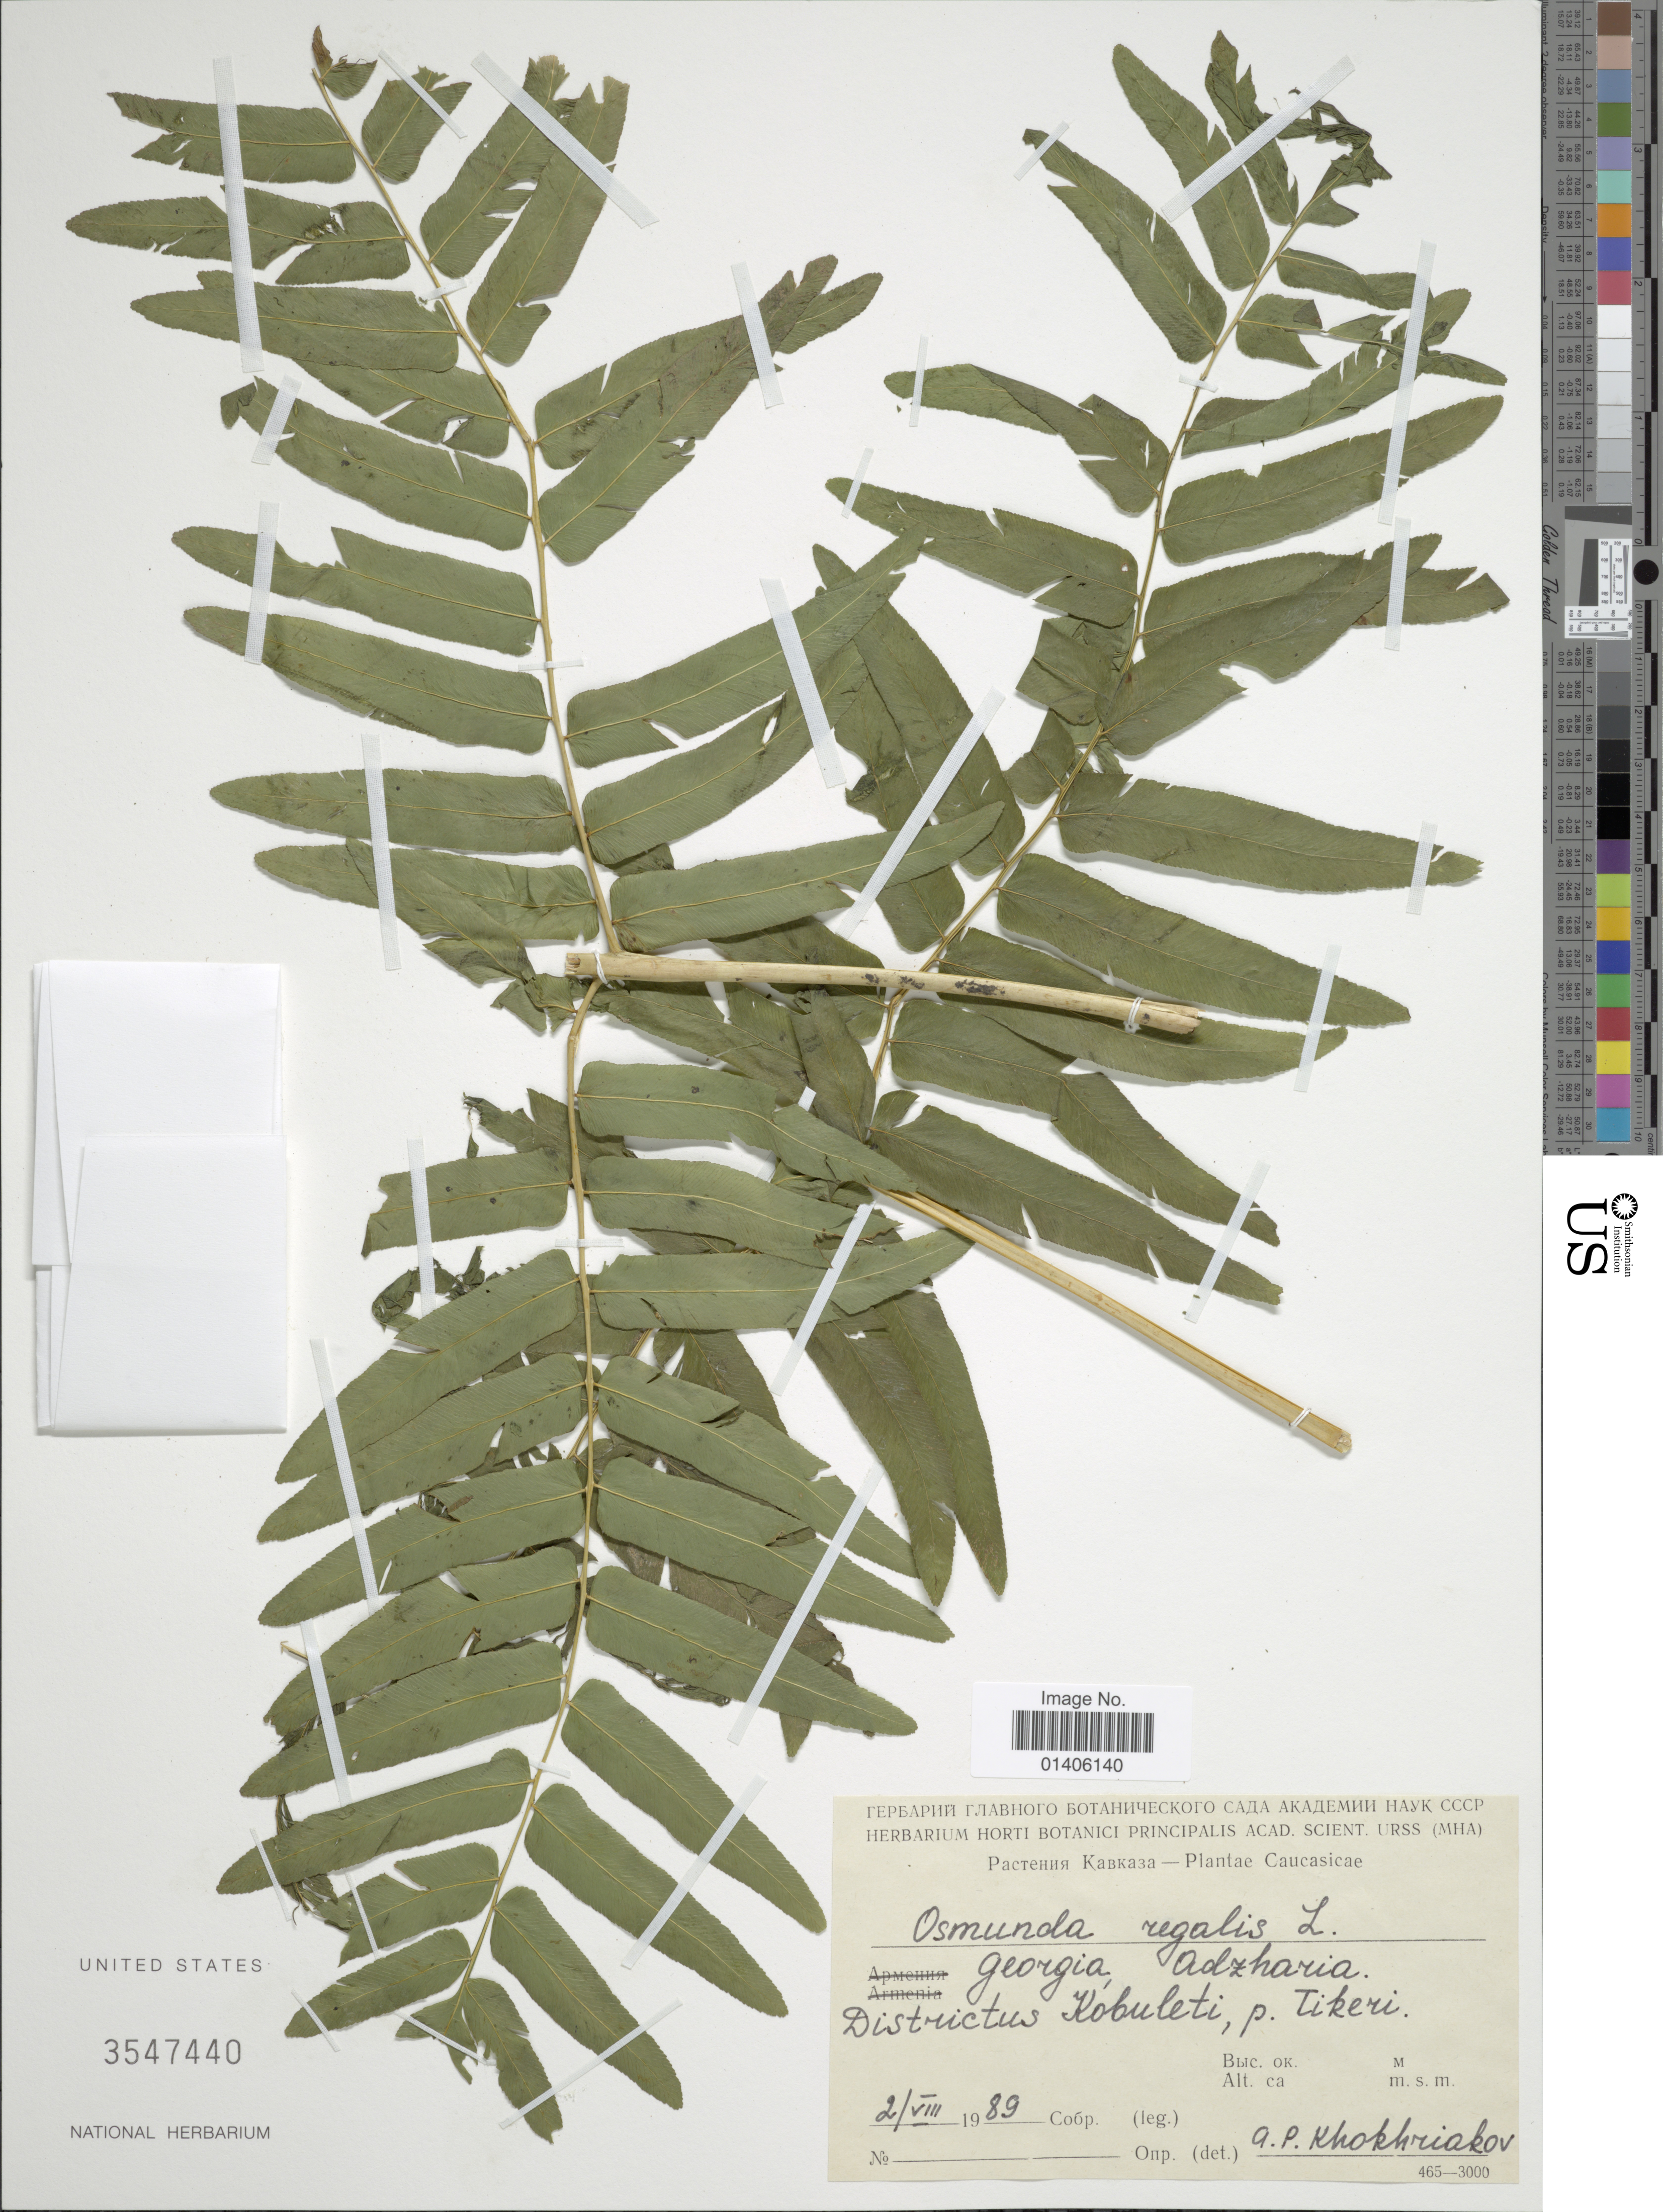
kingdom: Plantae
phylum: Tracheophyta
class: Polypodiopsida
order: Osmundales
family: Osmundaceae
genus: Osmunda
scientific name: Osmunda regalis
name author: L.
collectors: A. Khokhriakov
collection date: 1989-08-02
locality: Caucasicae, Distritus Kobuleti, P Tikeri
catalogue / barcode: US 3547440